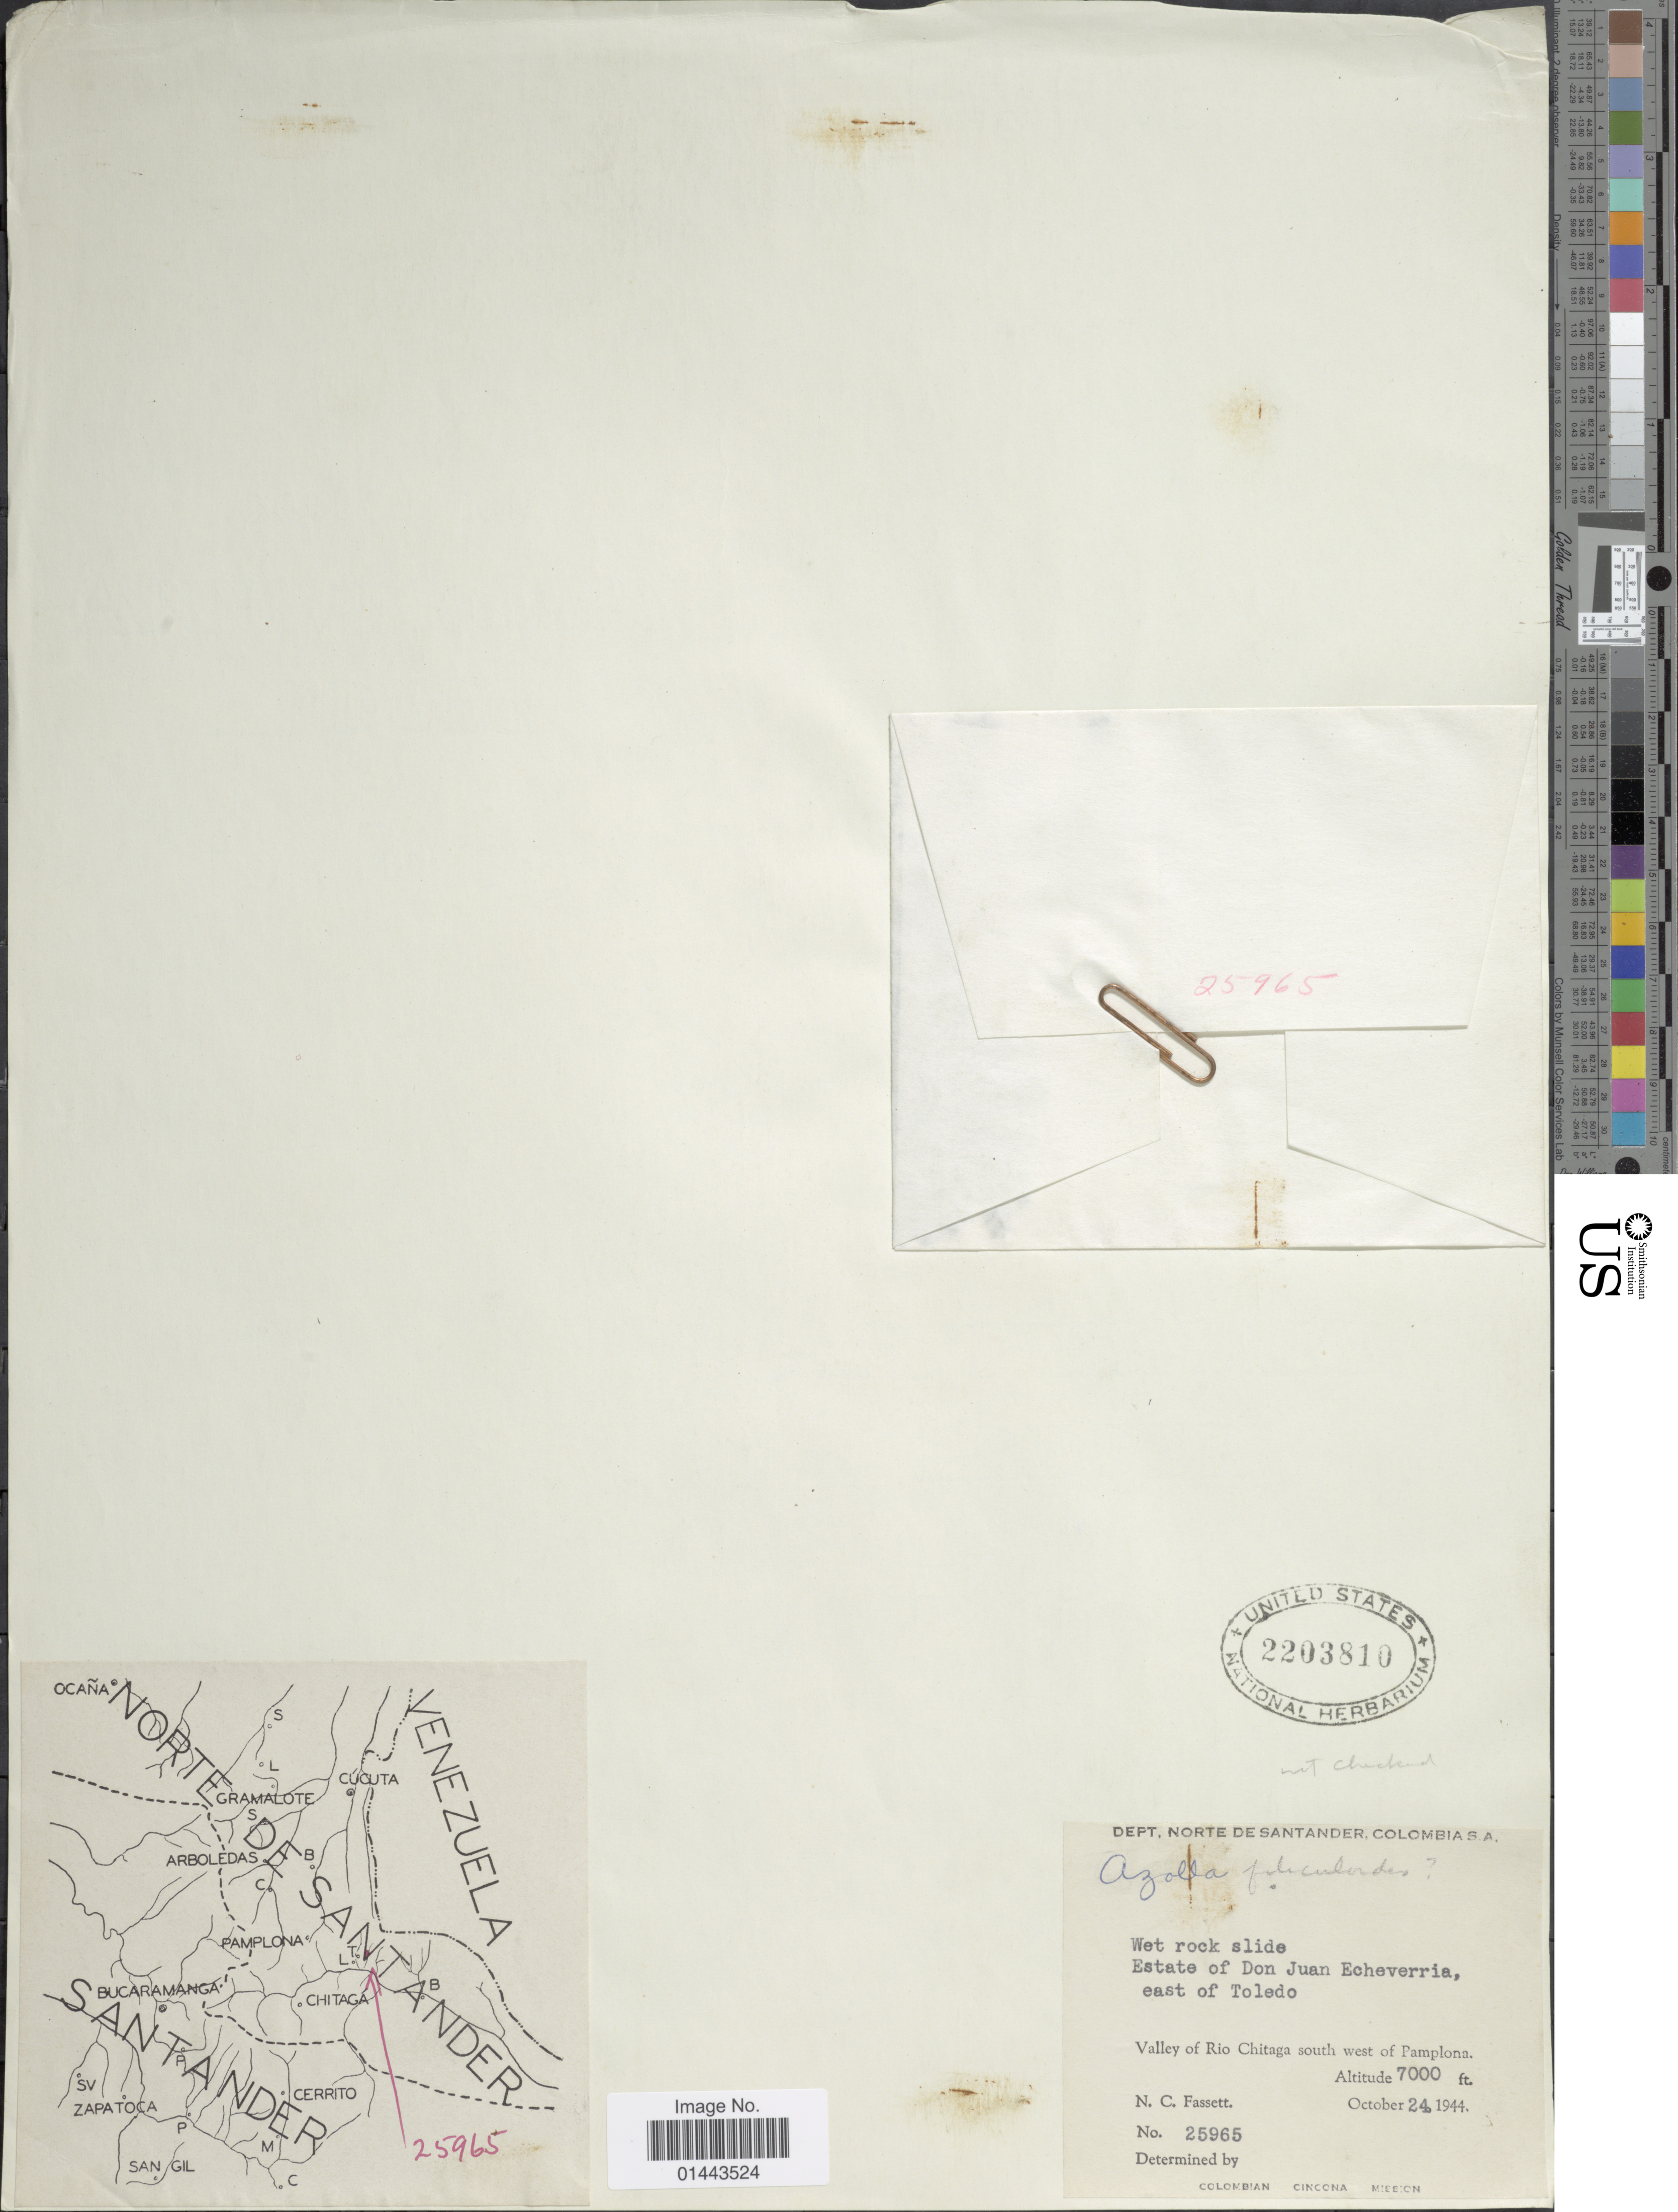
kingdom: Plantae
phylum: Tracheophyta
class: Polypodiopsida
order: Salviniales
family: Salviniaceae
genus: Azolla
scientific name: Azolla filiculoides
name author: Lam.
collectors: N. C. Fassett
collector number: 25965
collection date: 1944-10-24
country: Colombia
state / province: Norte de Santander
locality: Wet rock slide. Estate of Don Juan Echeverria, east of Toledo. Valley of Rio Chitaga, south west of Pamplona.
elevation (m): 2134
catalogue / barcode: US 2203810